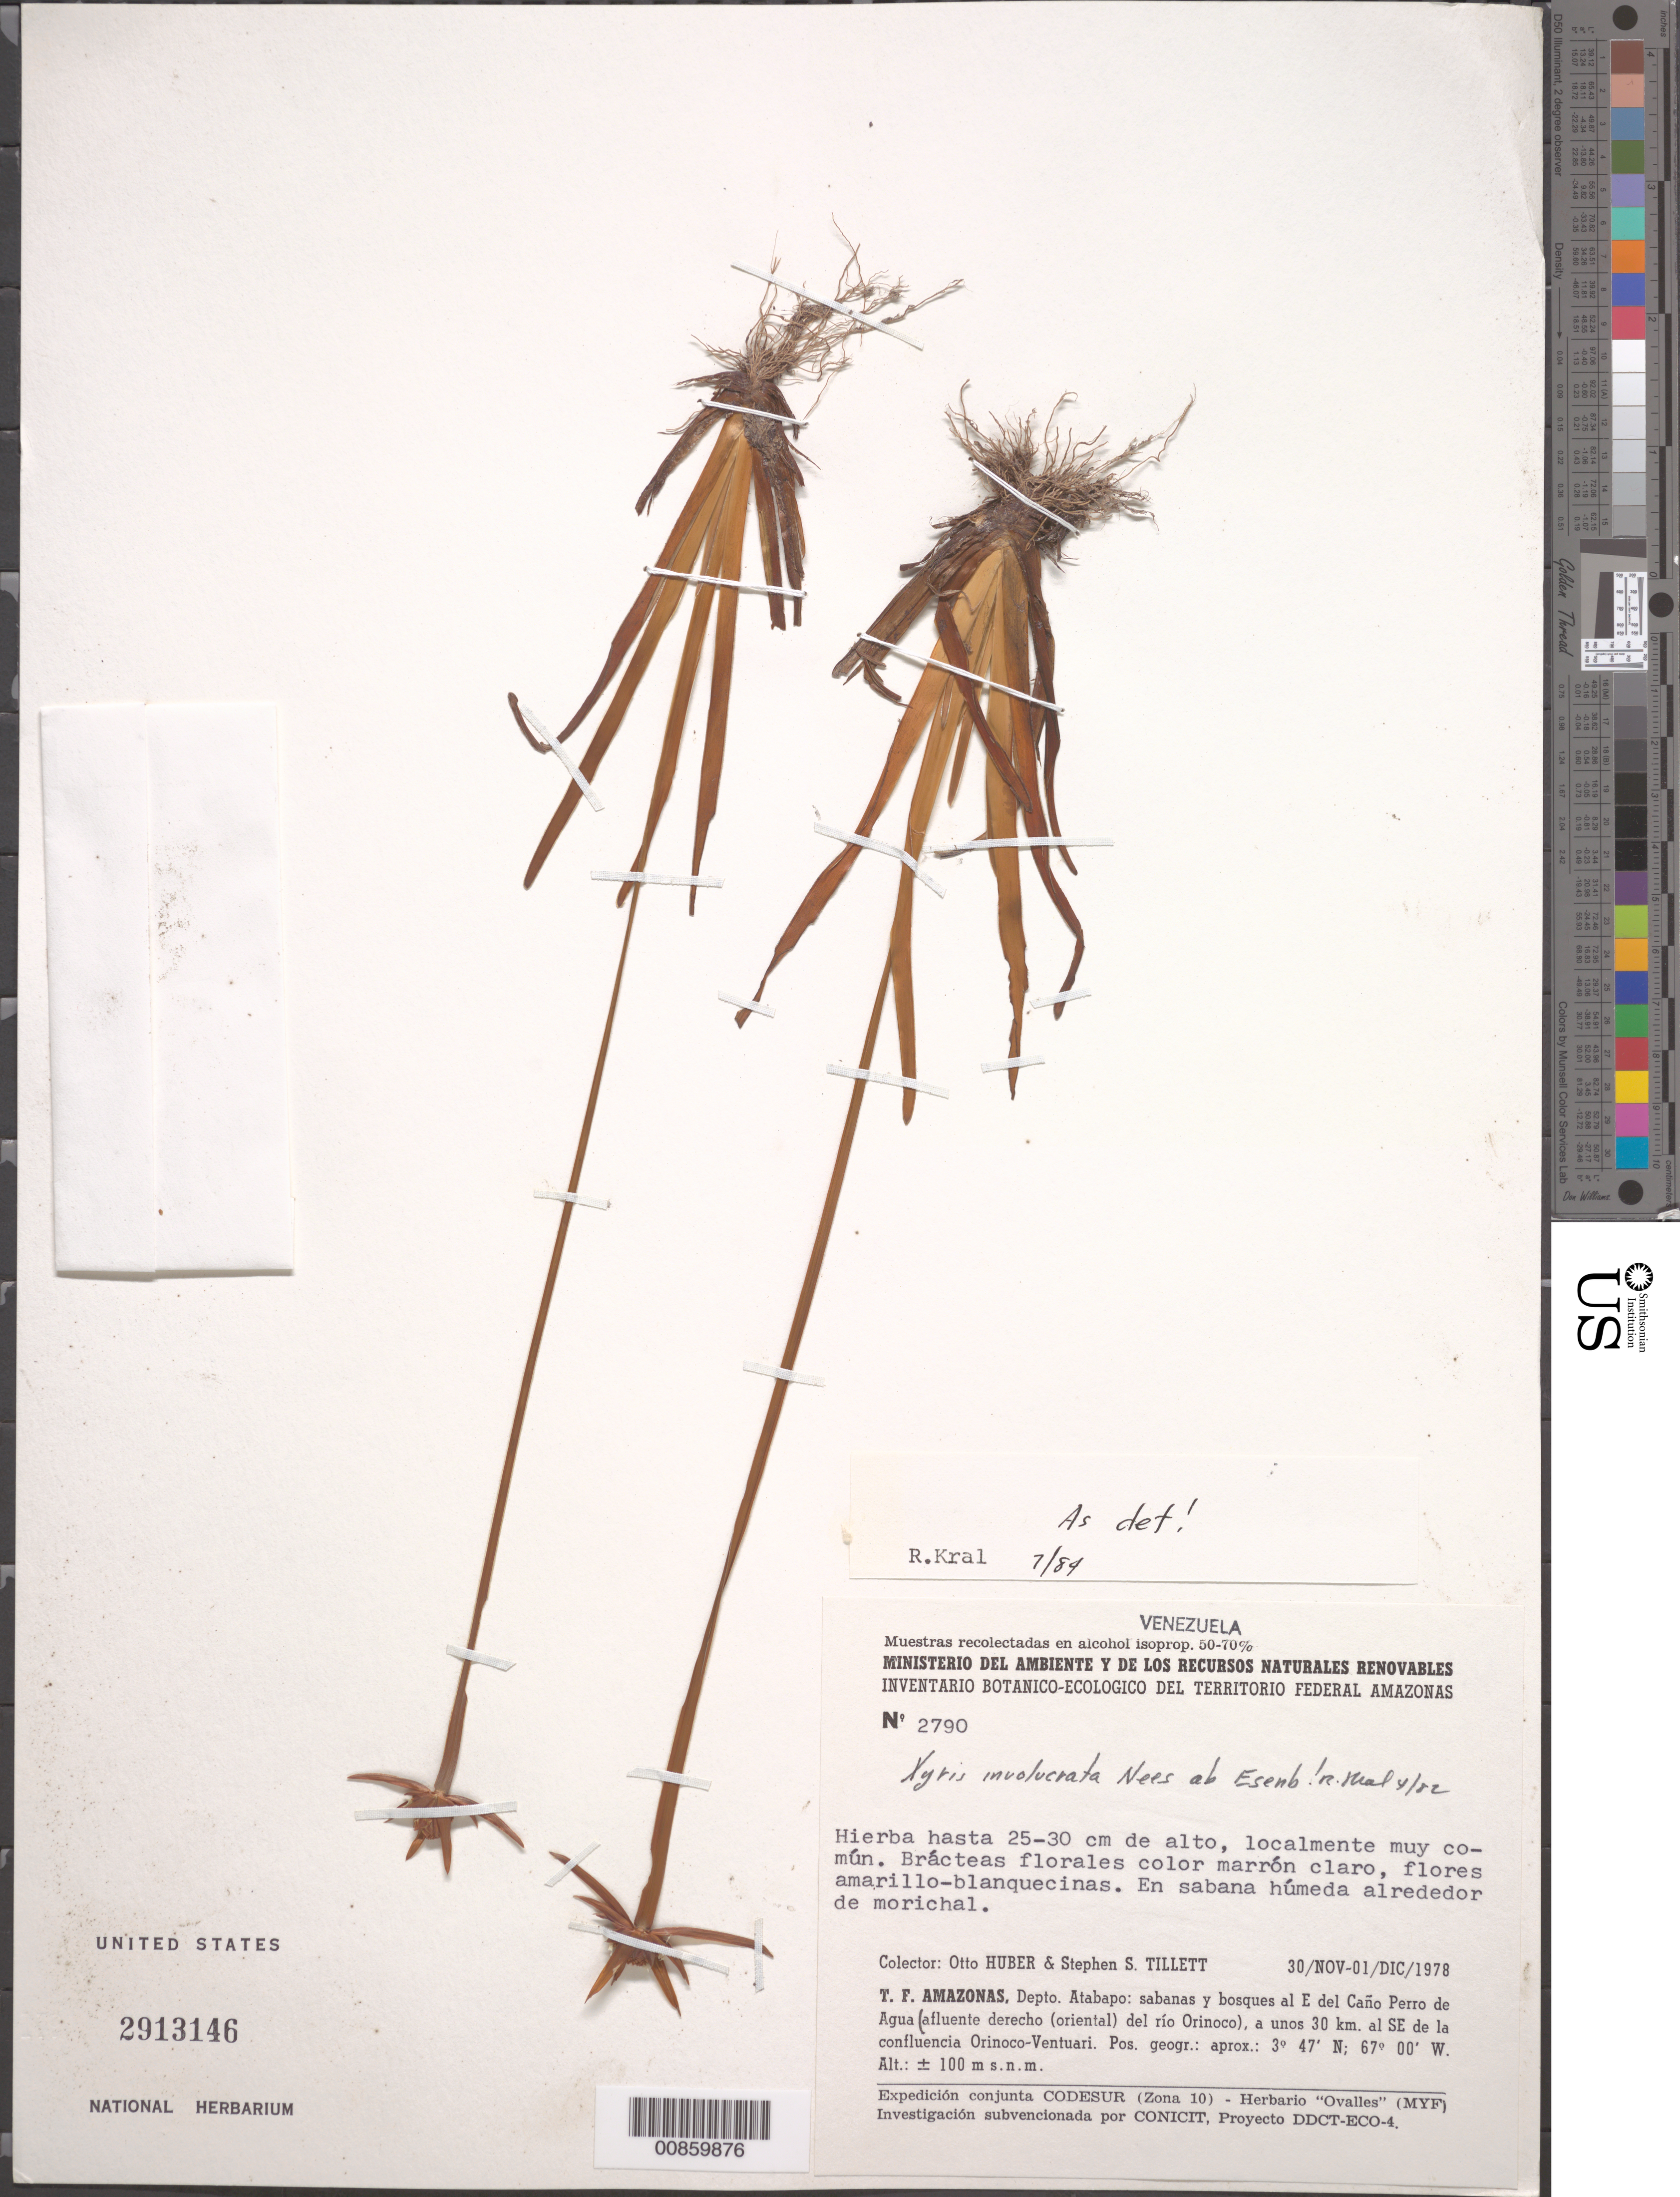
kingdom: Plantae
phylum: Tracheophyta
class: Liliopsida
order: Poales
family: Xyridaceae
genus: Xyris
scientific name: Xyris involucrata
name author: Nees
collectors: O. Huber & S. S. Tillett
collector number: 2790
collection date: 1978-11-30/1978-12-01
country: Venezuela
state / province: Amazonas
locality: T. F. Amazonas, Depto. Atabapo: sabanas y bosques al E del Caño Perro de Agua (afluente derecho (oriental) del río Orinoco), a unos 30 km. al SE de la confluencia Orinoco-Ventuari.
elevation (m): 100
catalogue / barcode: US 2913146